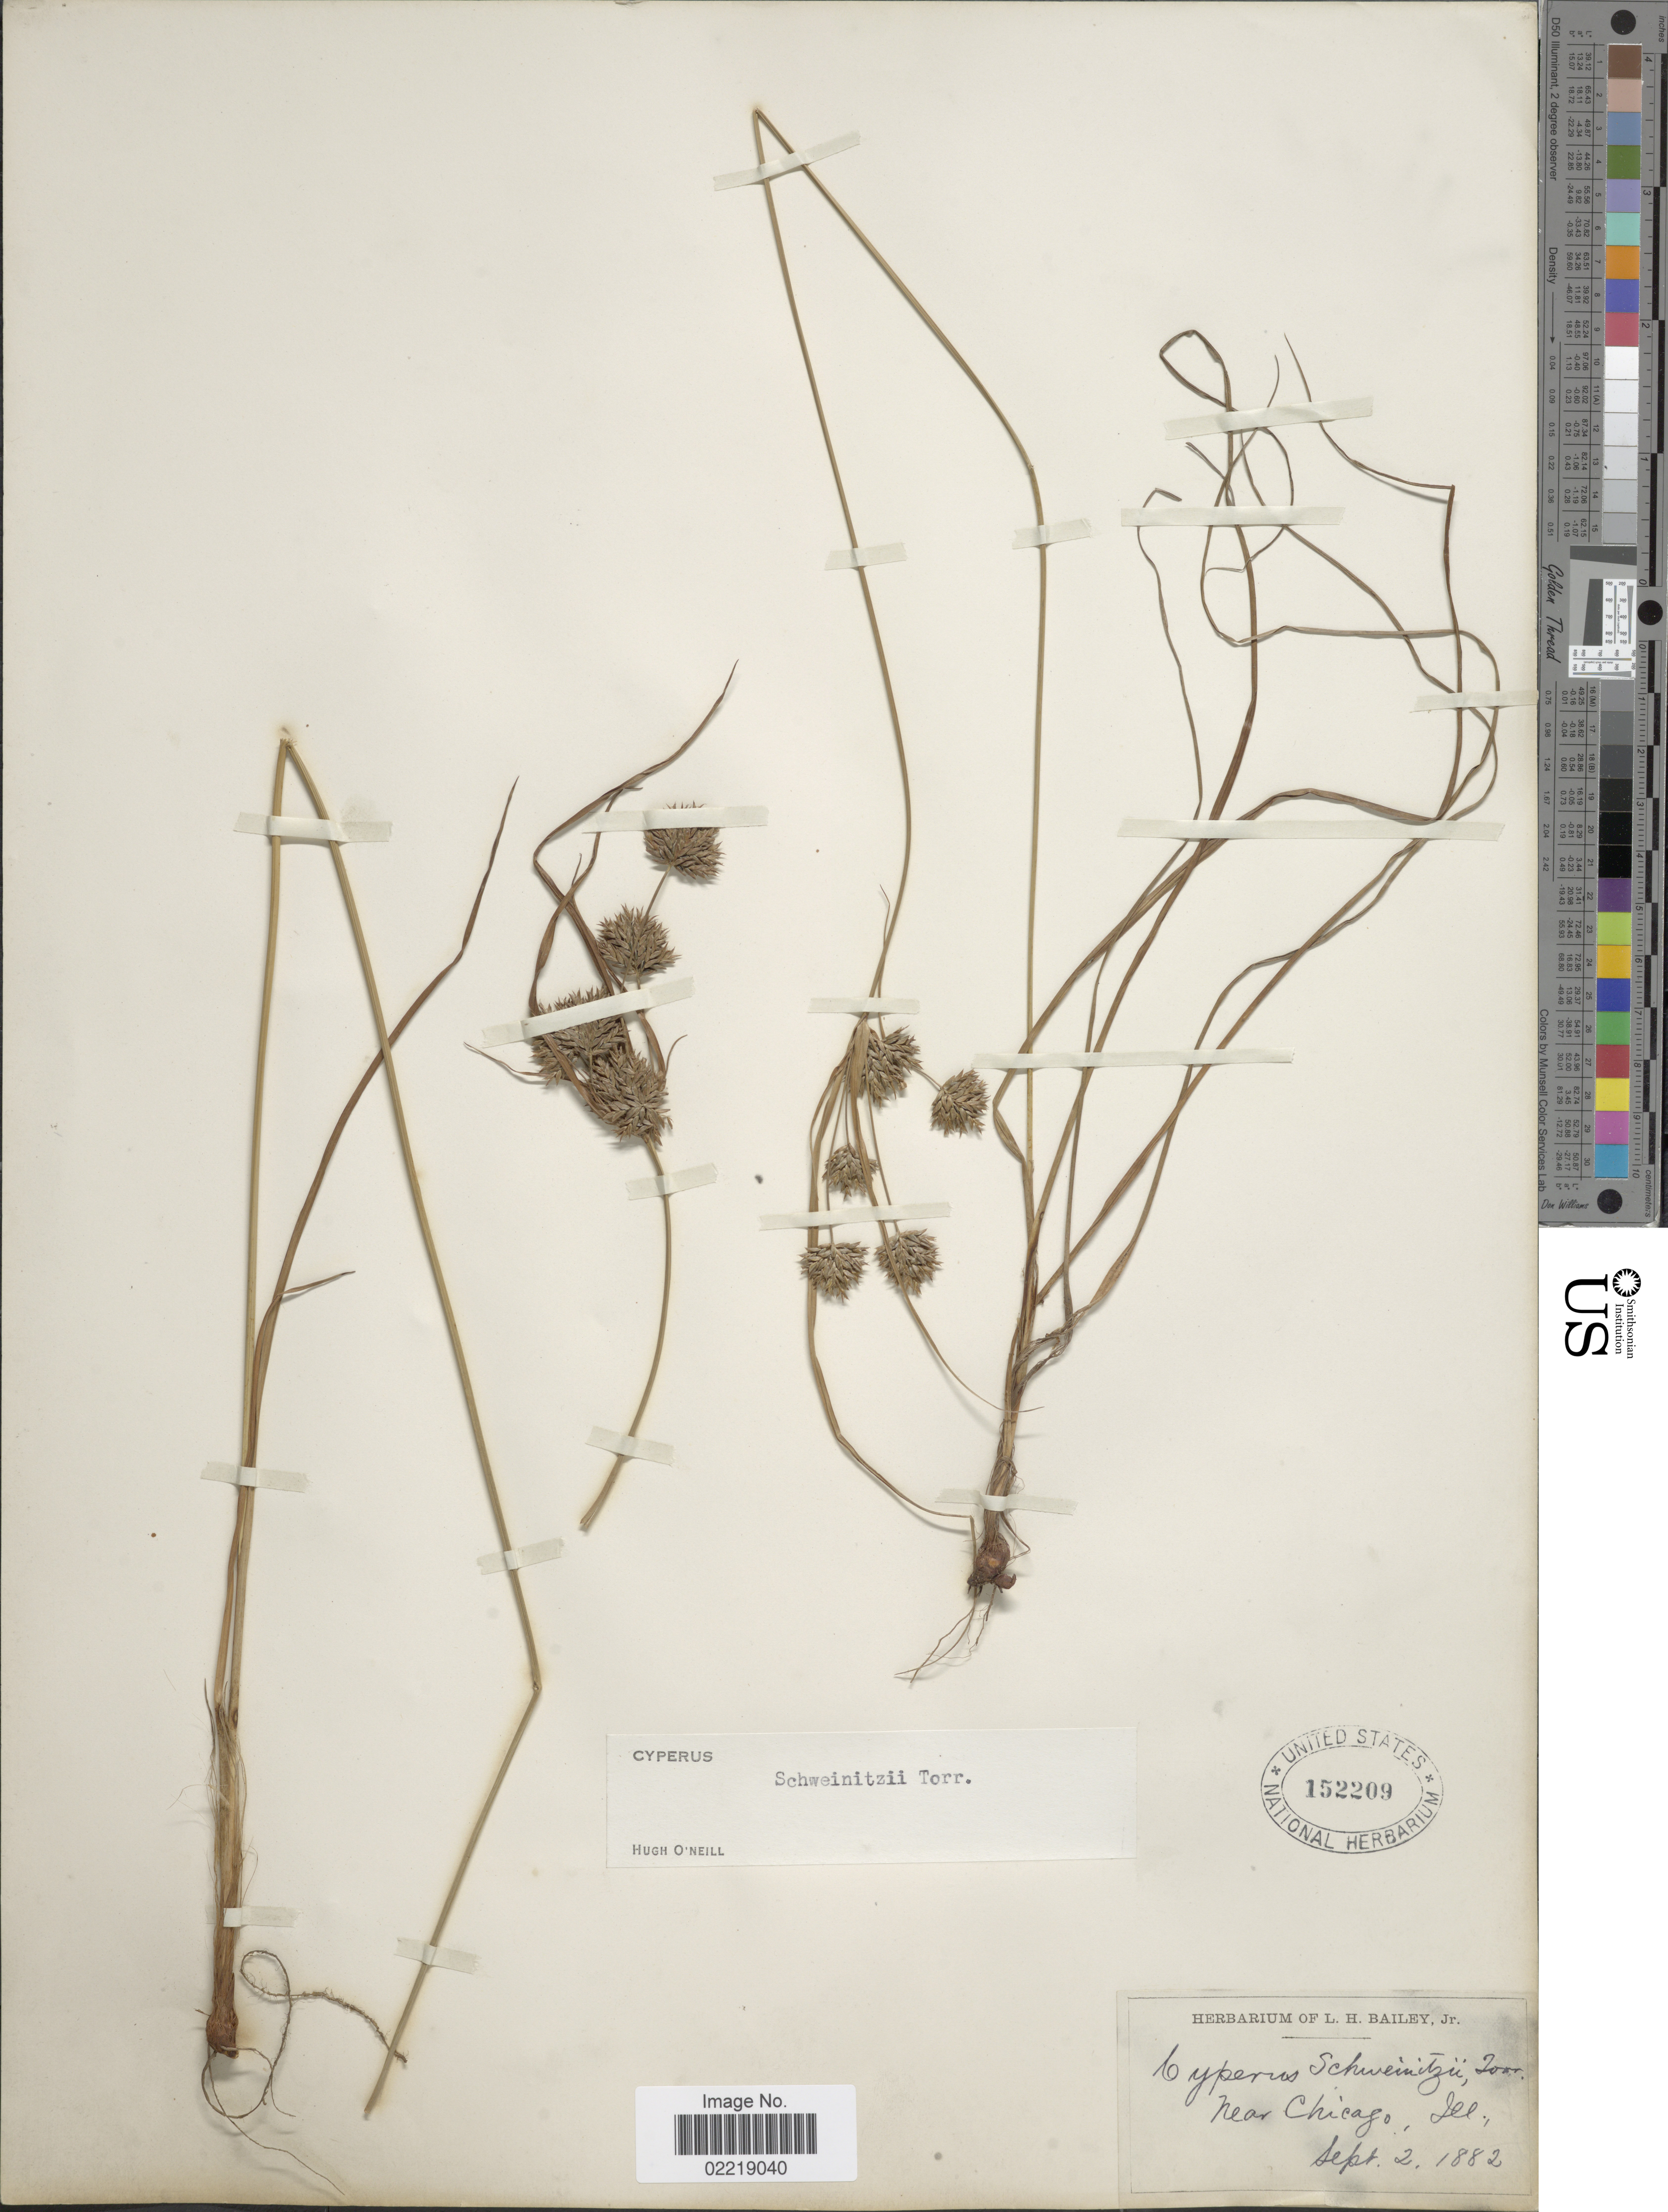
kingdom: Plantae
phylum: Tracheophyta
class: Liliopsida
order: Poales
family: Cyperaceae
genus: Cyperus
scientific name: Cyperus schweinitzii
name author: Torr.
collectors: ex herb. L. H. Bailey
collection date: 1882-09-02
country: United States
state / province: Illinois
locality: Near Chicago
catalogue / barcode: US 152209